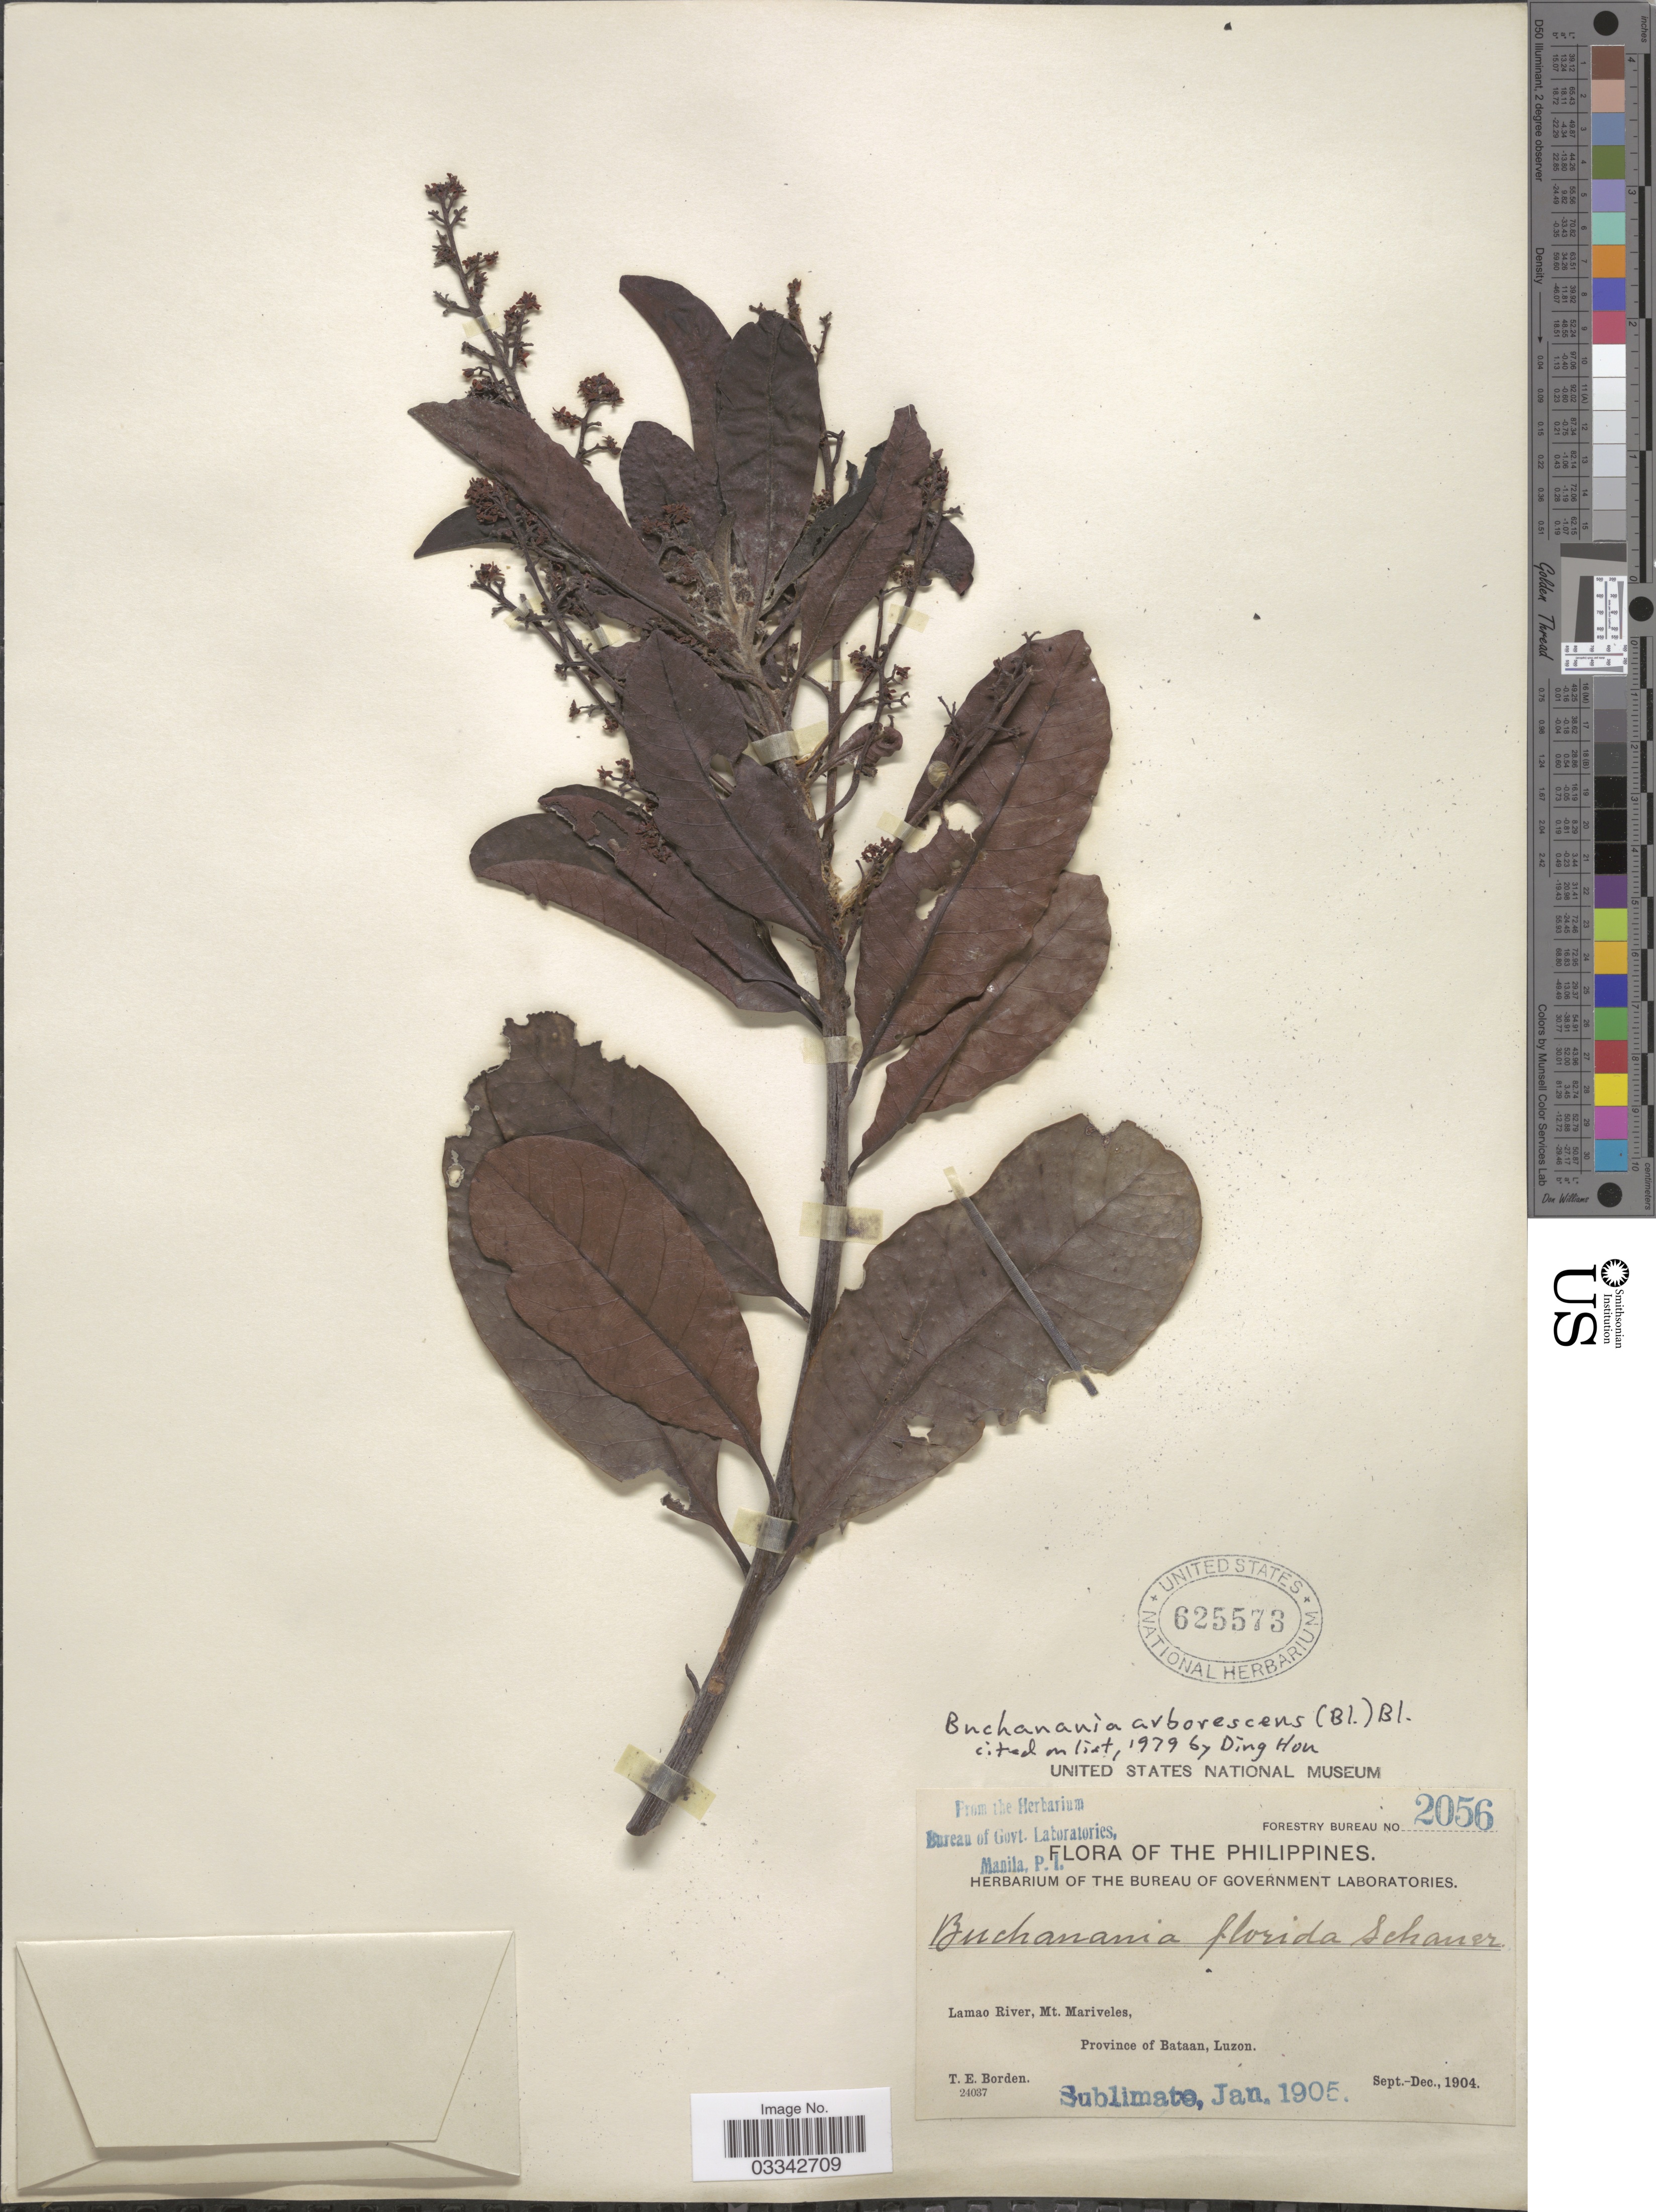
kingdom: Plantae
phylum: Tracheophyta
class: Magnoliopsida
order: Sapindales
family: Anacardiaceae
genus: Buchanania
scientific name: Buchanania arborescens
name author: (Blume) Blume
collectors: T. E. Borden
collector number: Forestry Bureau 2056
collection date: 1904-09/1904-12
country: Philippines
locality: Lamao River, Mt. Mariveles, Province of Bataan, Luzon.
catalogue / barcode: US 625573